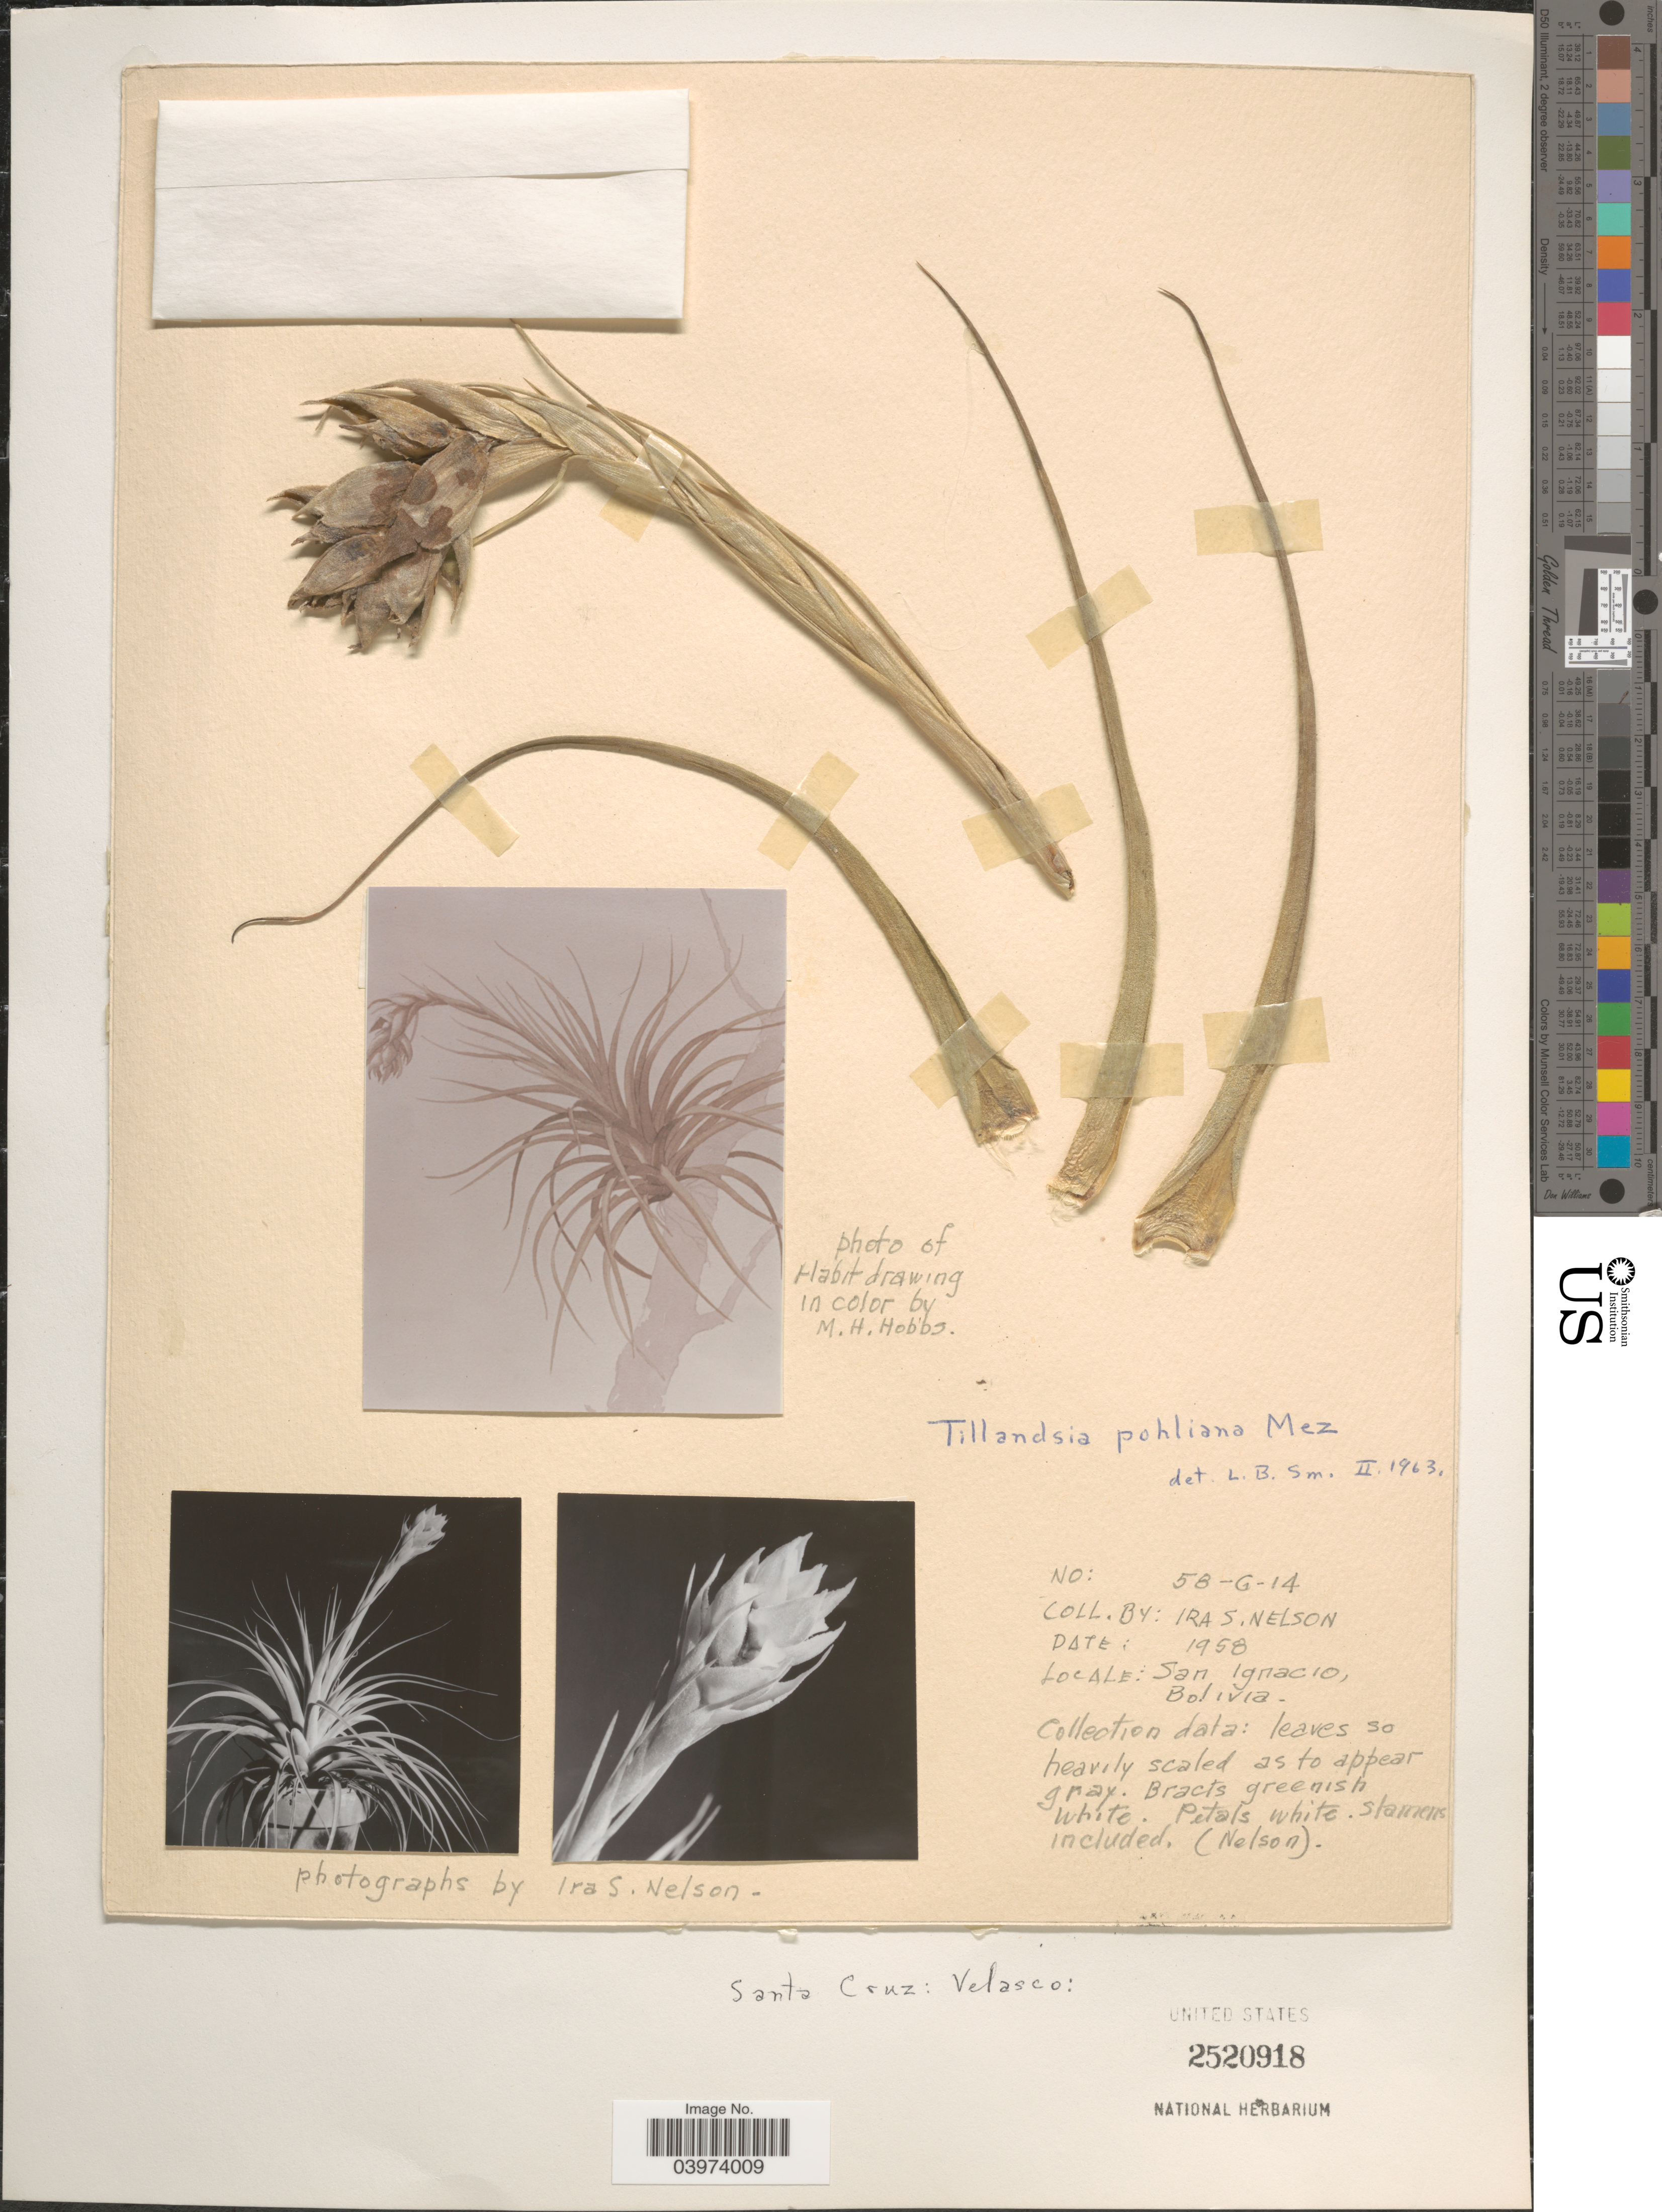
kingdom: Plantae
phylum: Tracheophyta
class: Liliopsida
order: Poales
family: Bromeliaceae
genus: Tillandsia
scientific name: Tillandsia pohliana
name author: Mez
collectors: I. S. Nelson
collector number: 5B-G-14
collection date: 1958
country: Bolivia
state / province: Santa Cruz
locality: Velasco: San Ignacio.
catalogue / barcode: US 2520918